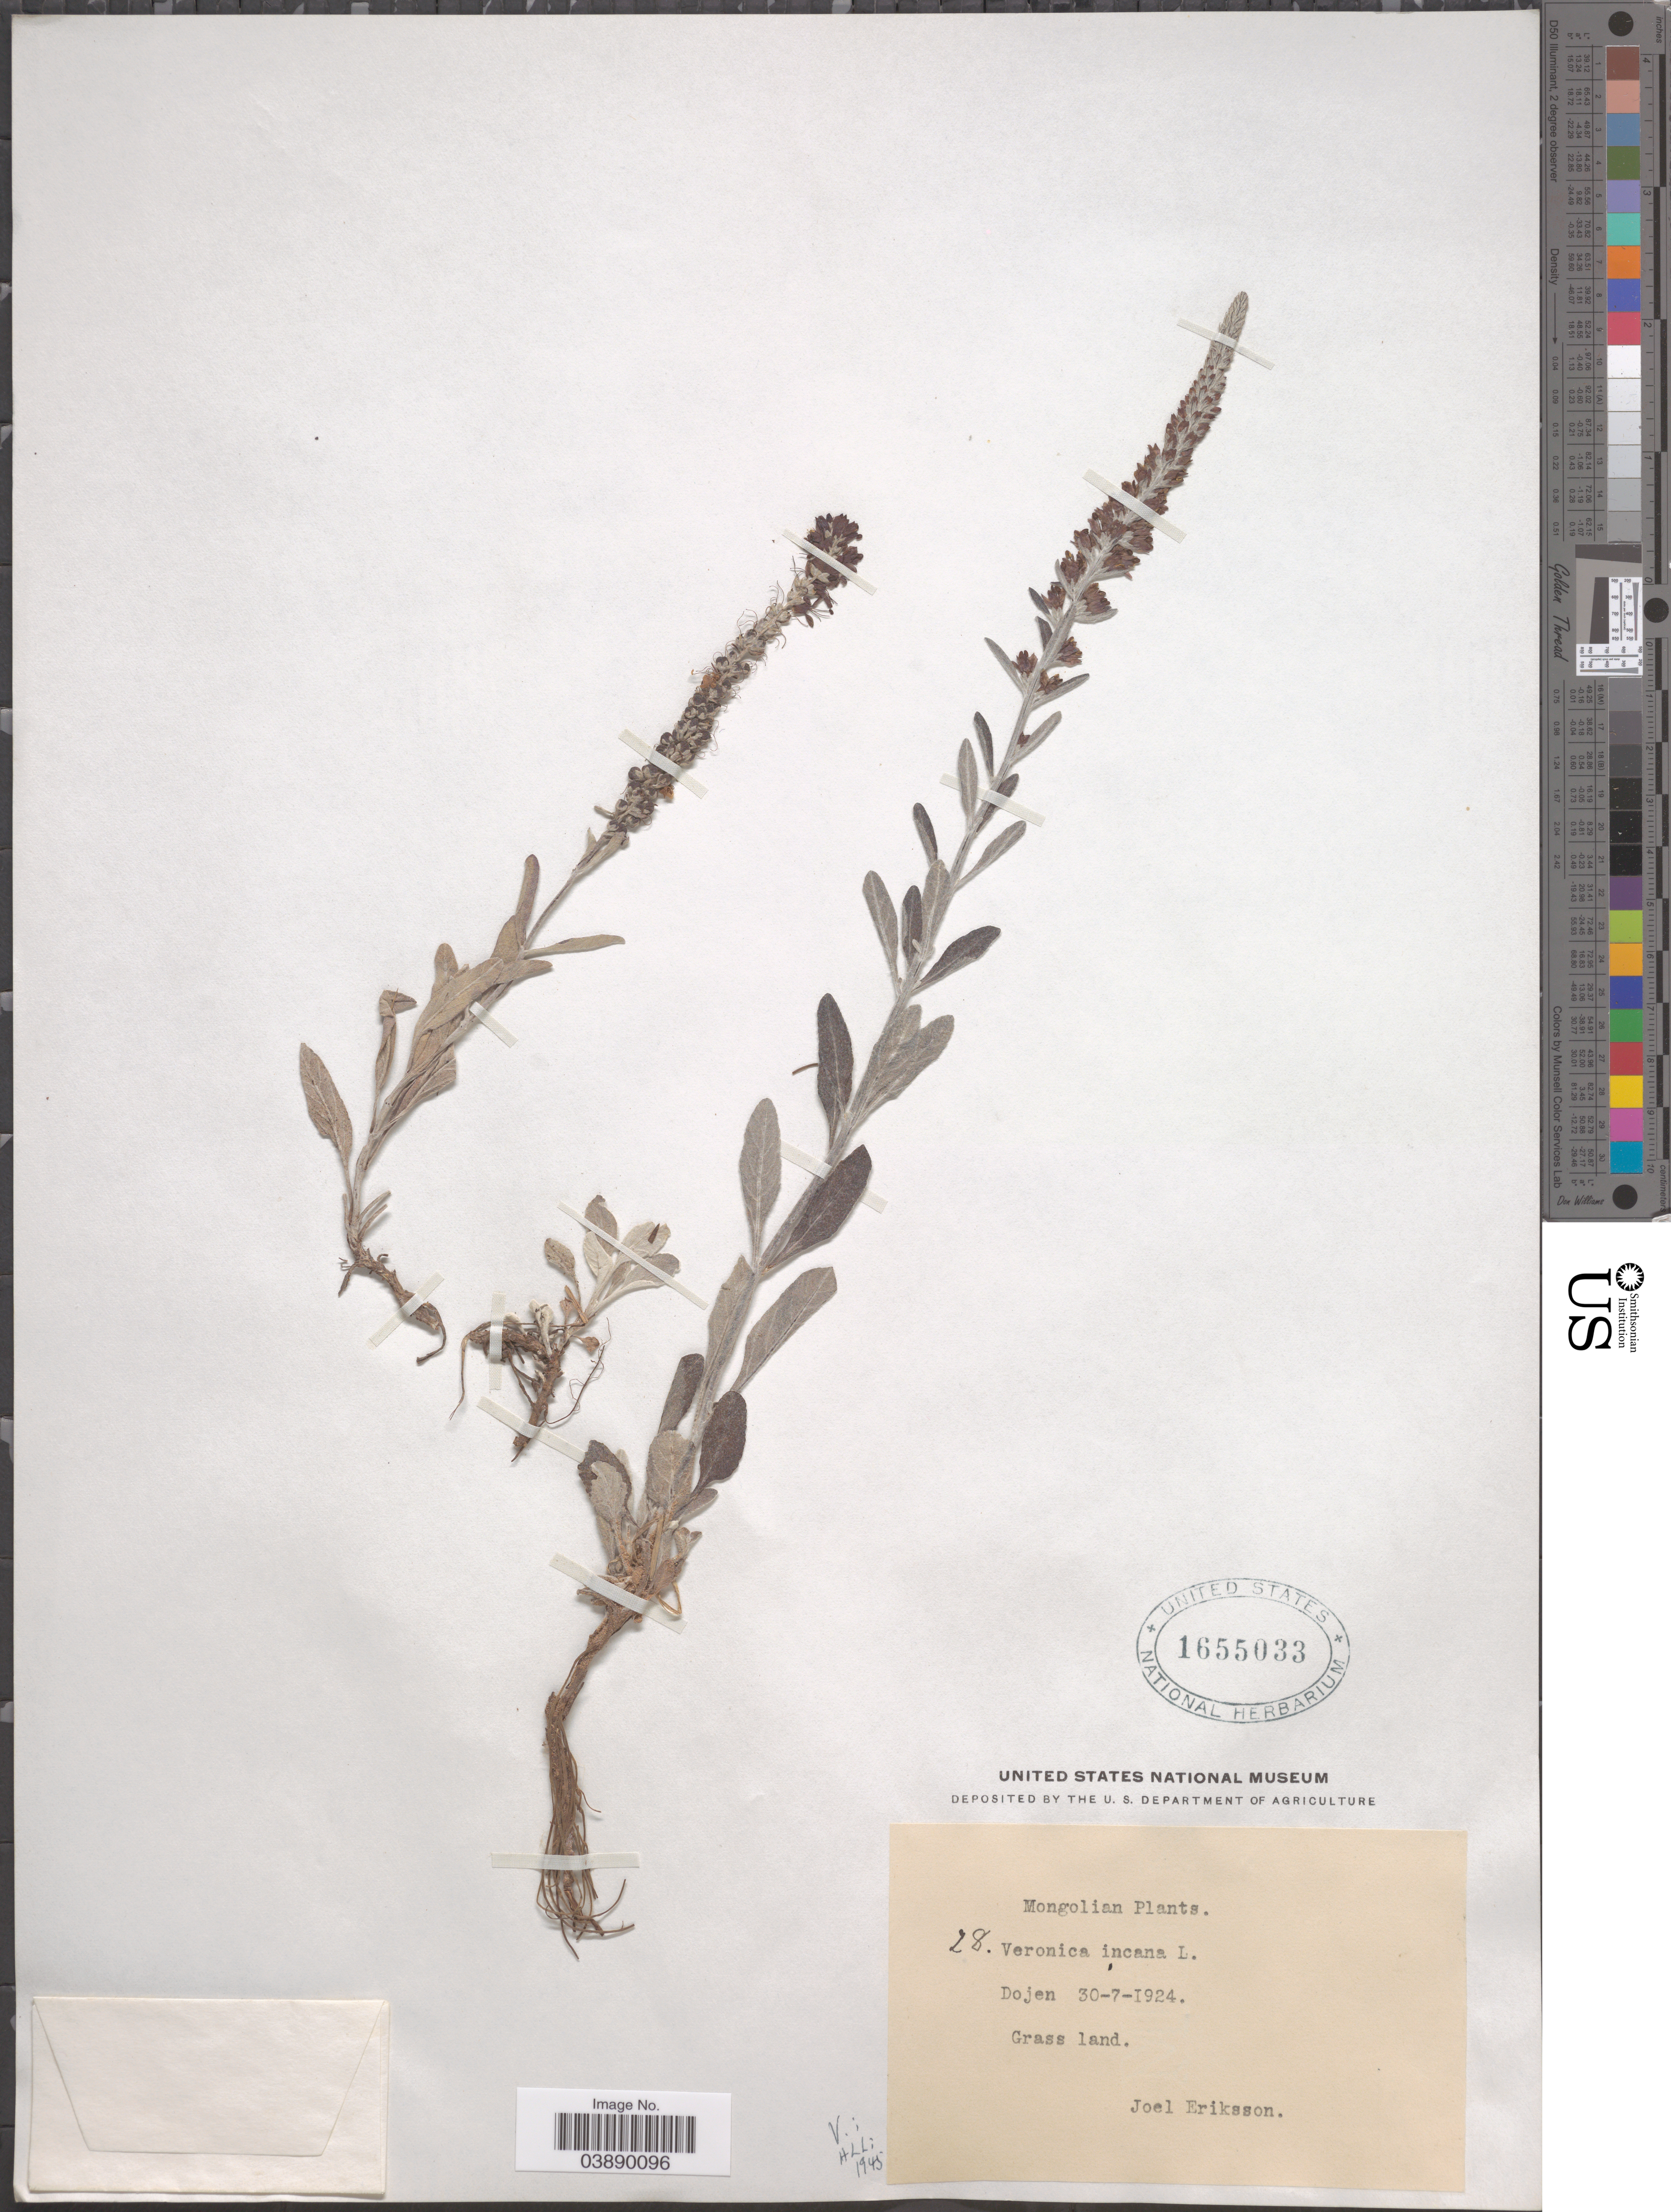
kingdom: Plantae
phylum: Tracheophyta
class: Magnoliopsida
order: Lamiales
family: Plantaginaceae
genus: Veronica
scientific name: Veronica incana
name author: L.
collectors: J. Eriksson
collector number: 28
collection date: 1924-07-30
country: Mongolia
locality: Dojen.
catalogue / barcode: US 1655033